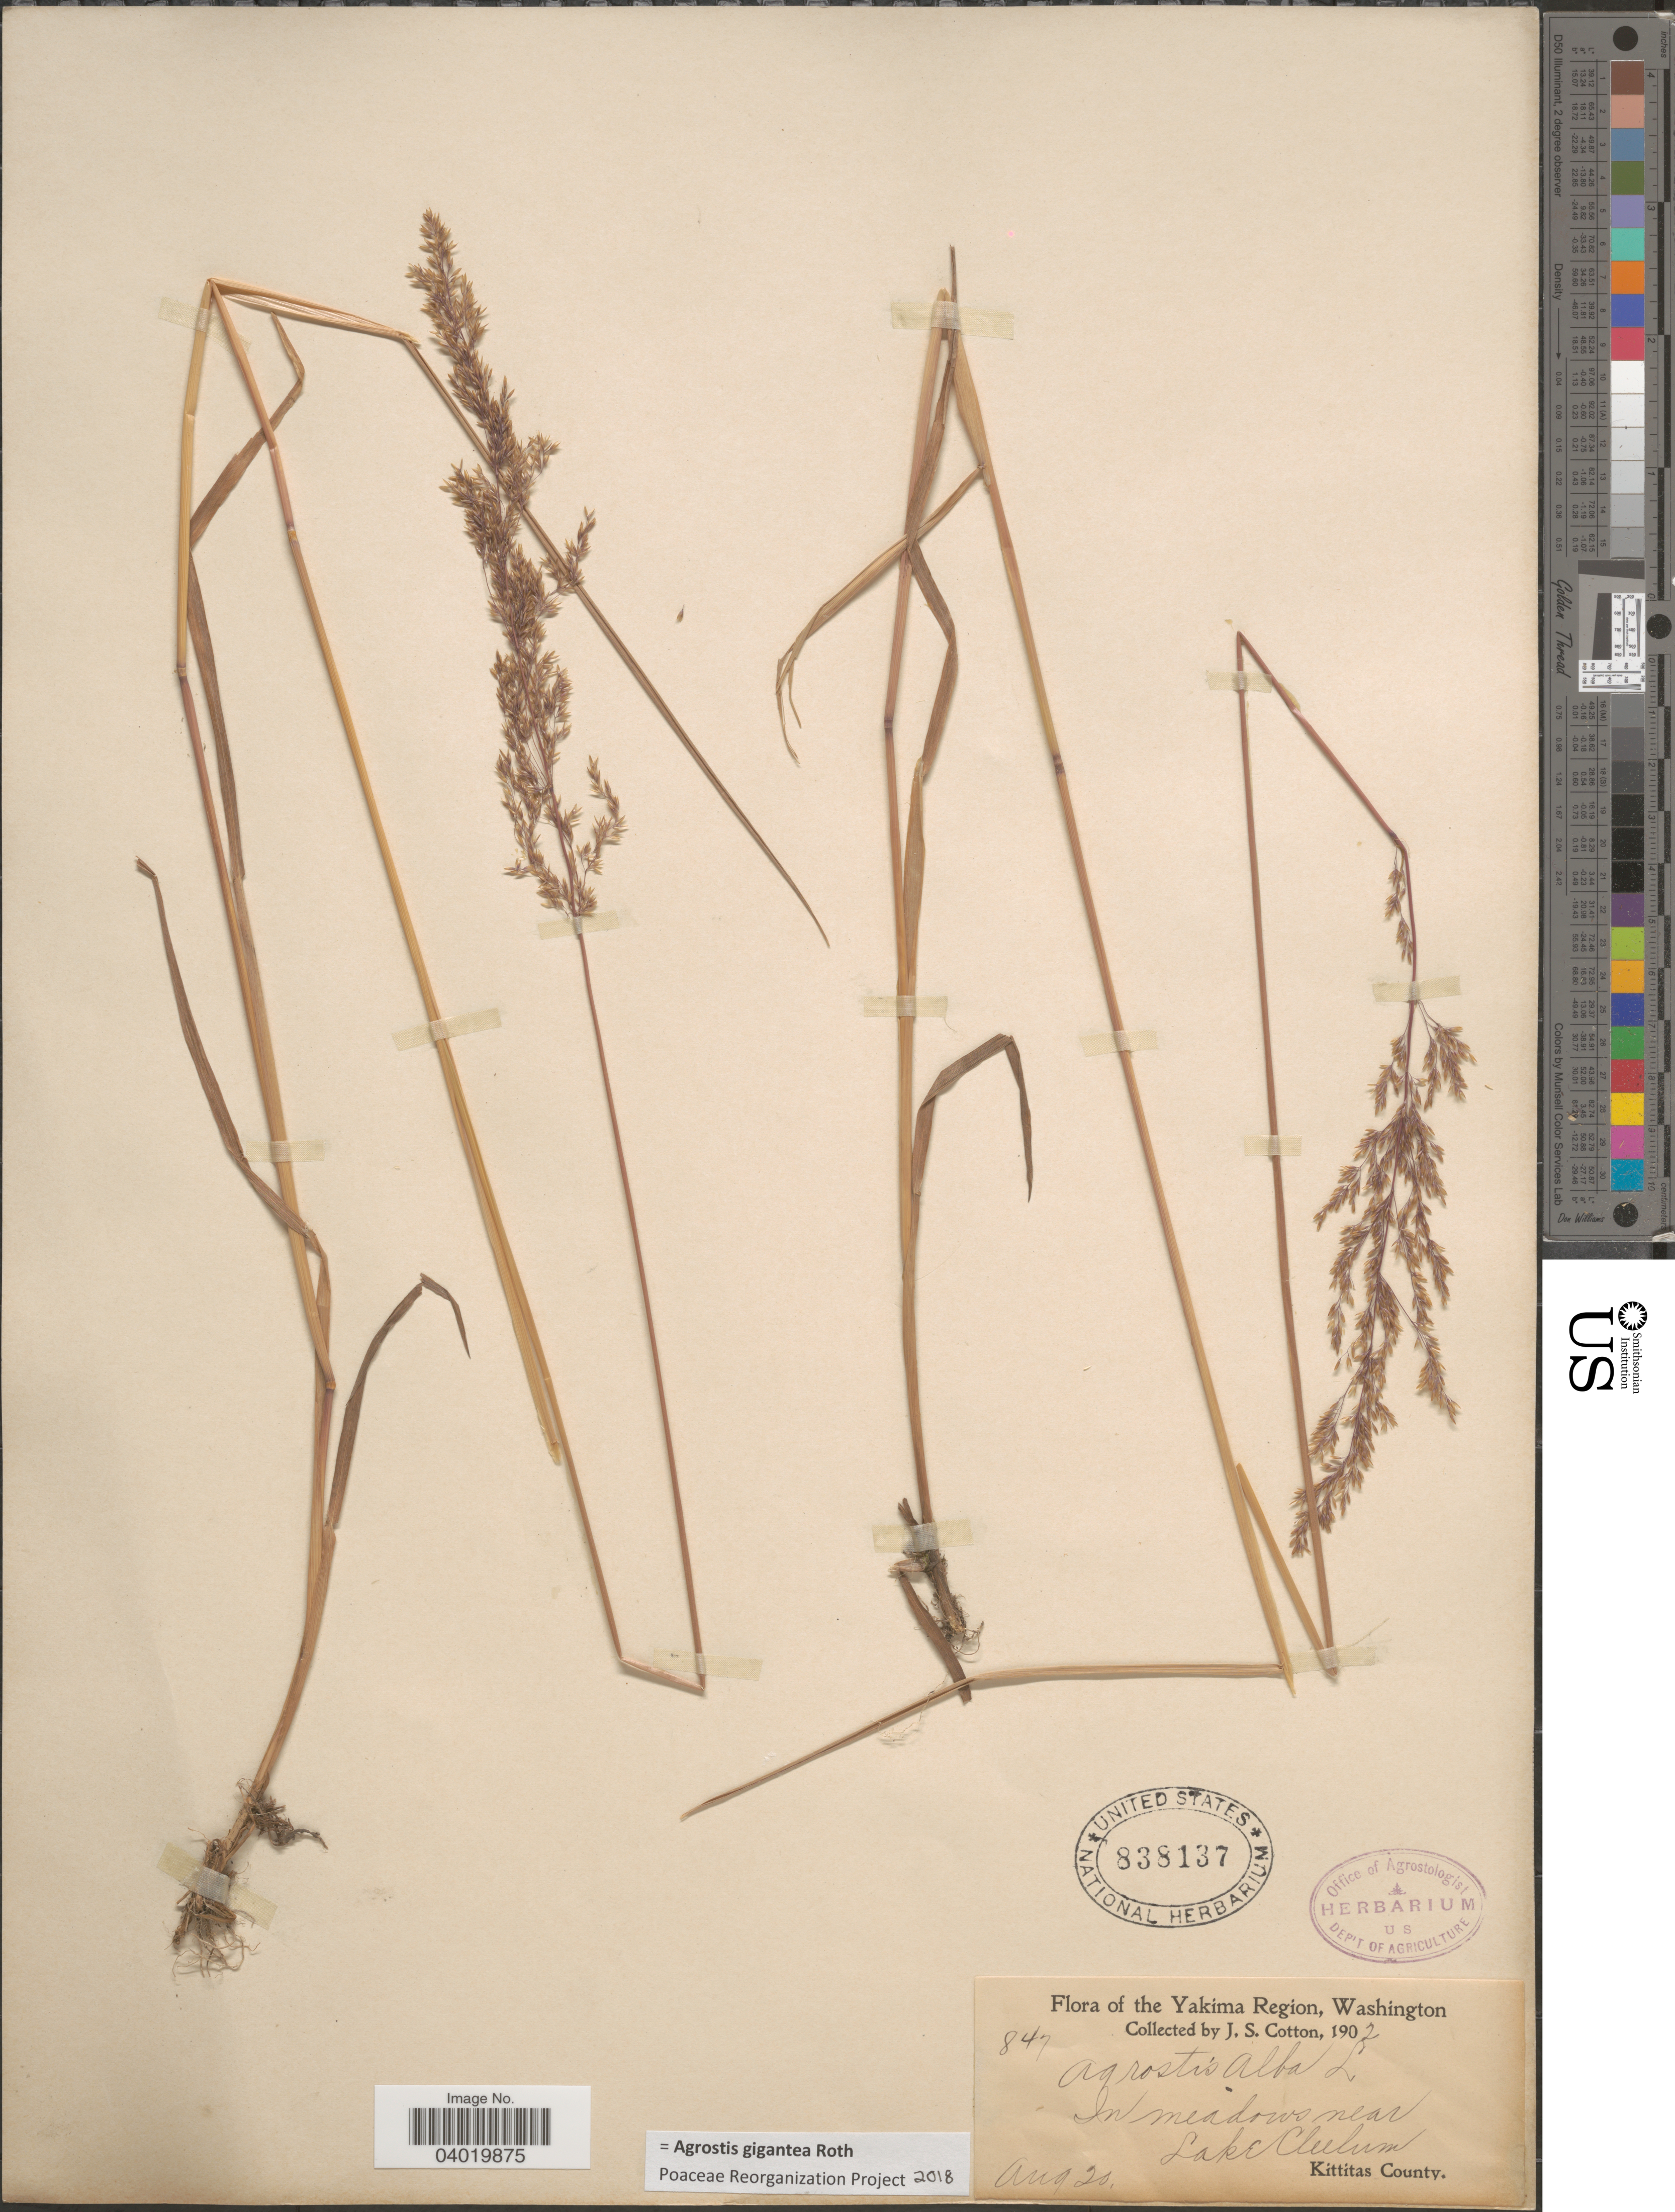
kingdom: Plantae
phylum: Tracheophyta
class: Liliopsida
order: Poales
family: Poaceae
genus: Agrostis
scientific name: Agrostis gigantea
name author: Roth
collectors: J. S. Cotton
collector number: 847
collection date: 1902-08-20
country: United States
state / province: Washington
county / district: Kittitas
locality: Yakima Region. In meadows near Lake Cleelum. Kittitas County.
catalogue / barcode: US 838137